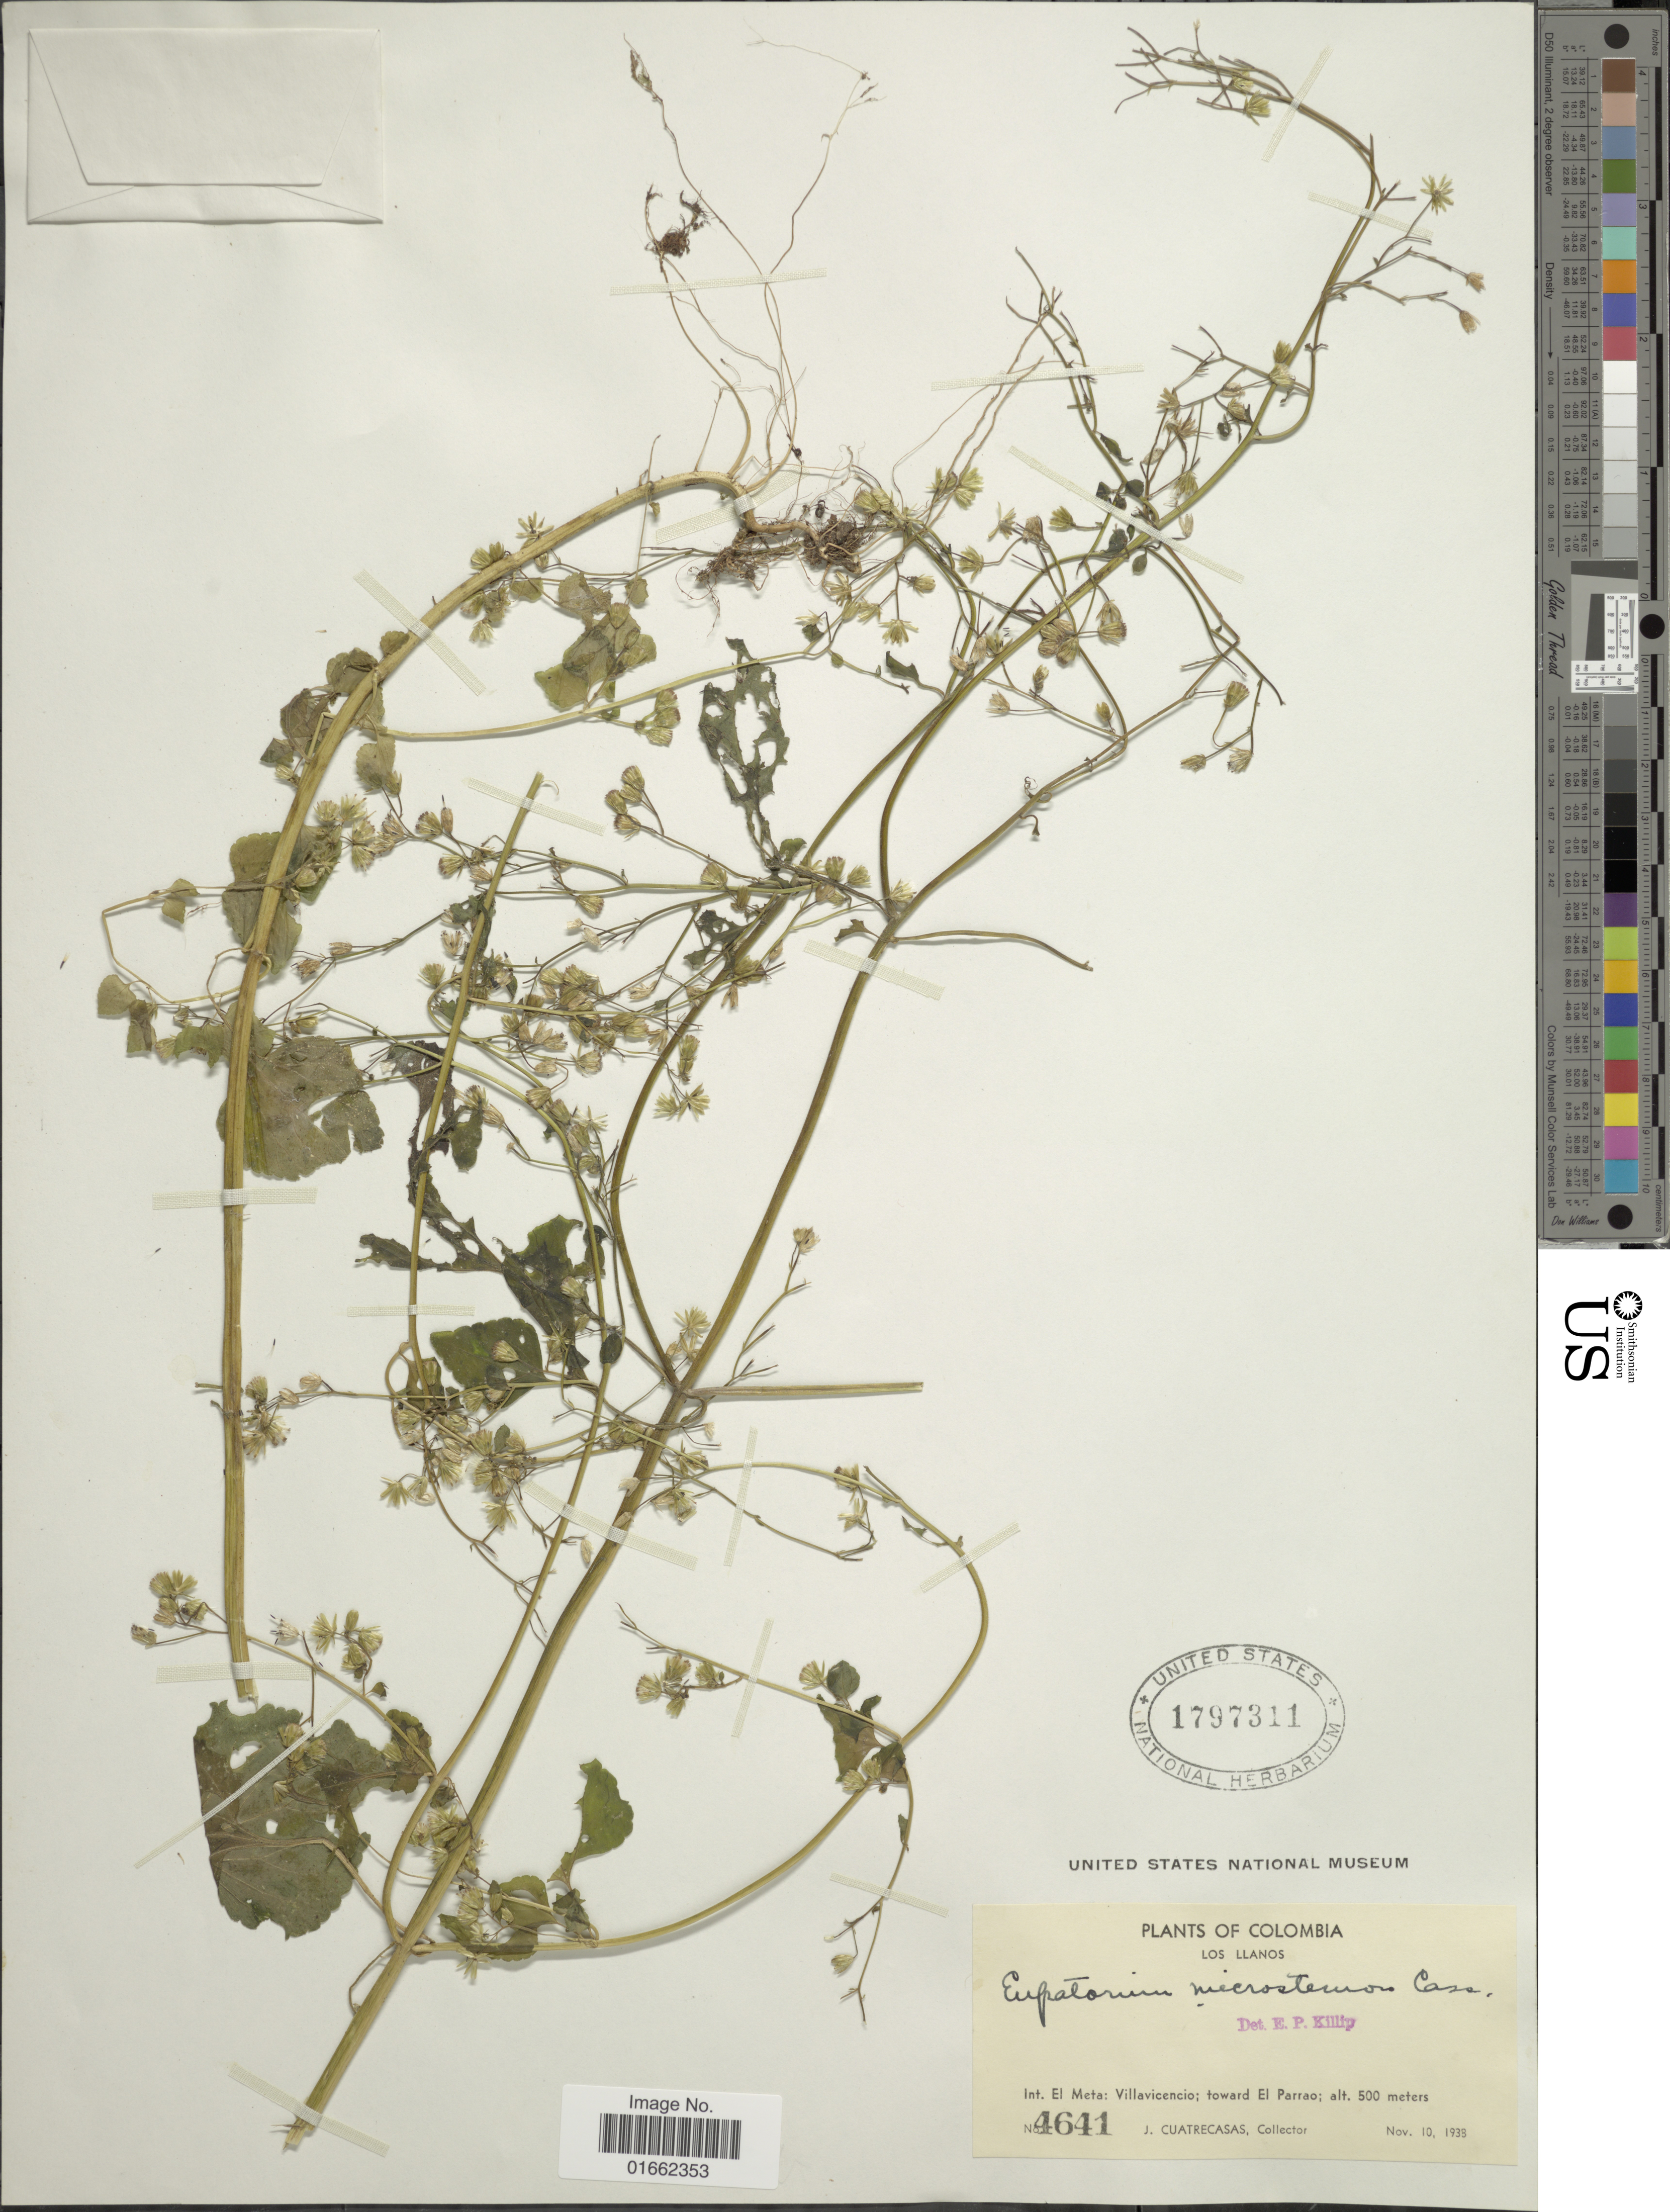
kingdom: Plantae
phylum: Tracheophyta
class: Magnoliopsida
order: Asterales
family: Asteraceae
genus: Fleischmannia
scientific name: Fleischmannia microstemon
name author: (Cass.) R.M. King & H. Rob.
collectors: J. Cuatrecasas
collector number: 4641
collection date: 1938-11-10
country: Colombia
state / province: Meta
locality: Los Llanos. Int. El Meta: Villacicencio; toward El Parrao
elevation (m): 500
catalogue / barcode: US 1797311